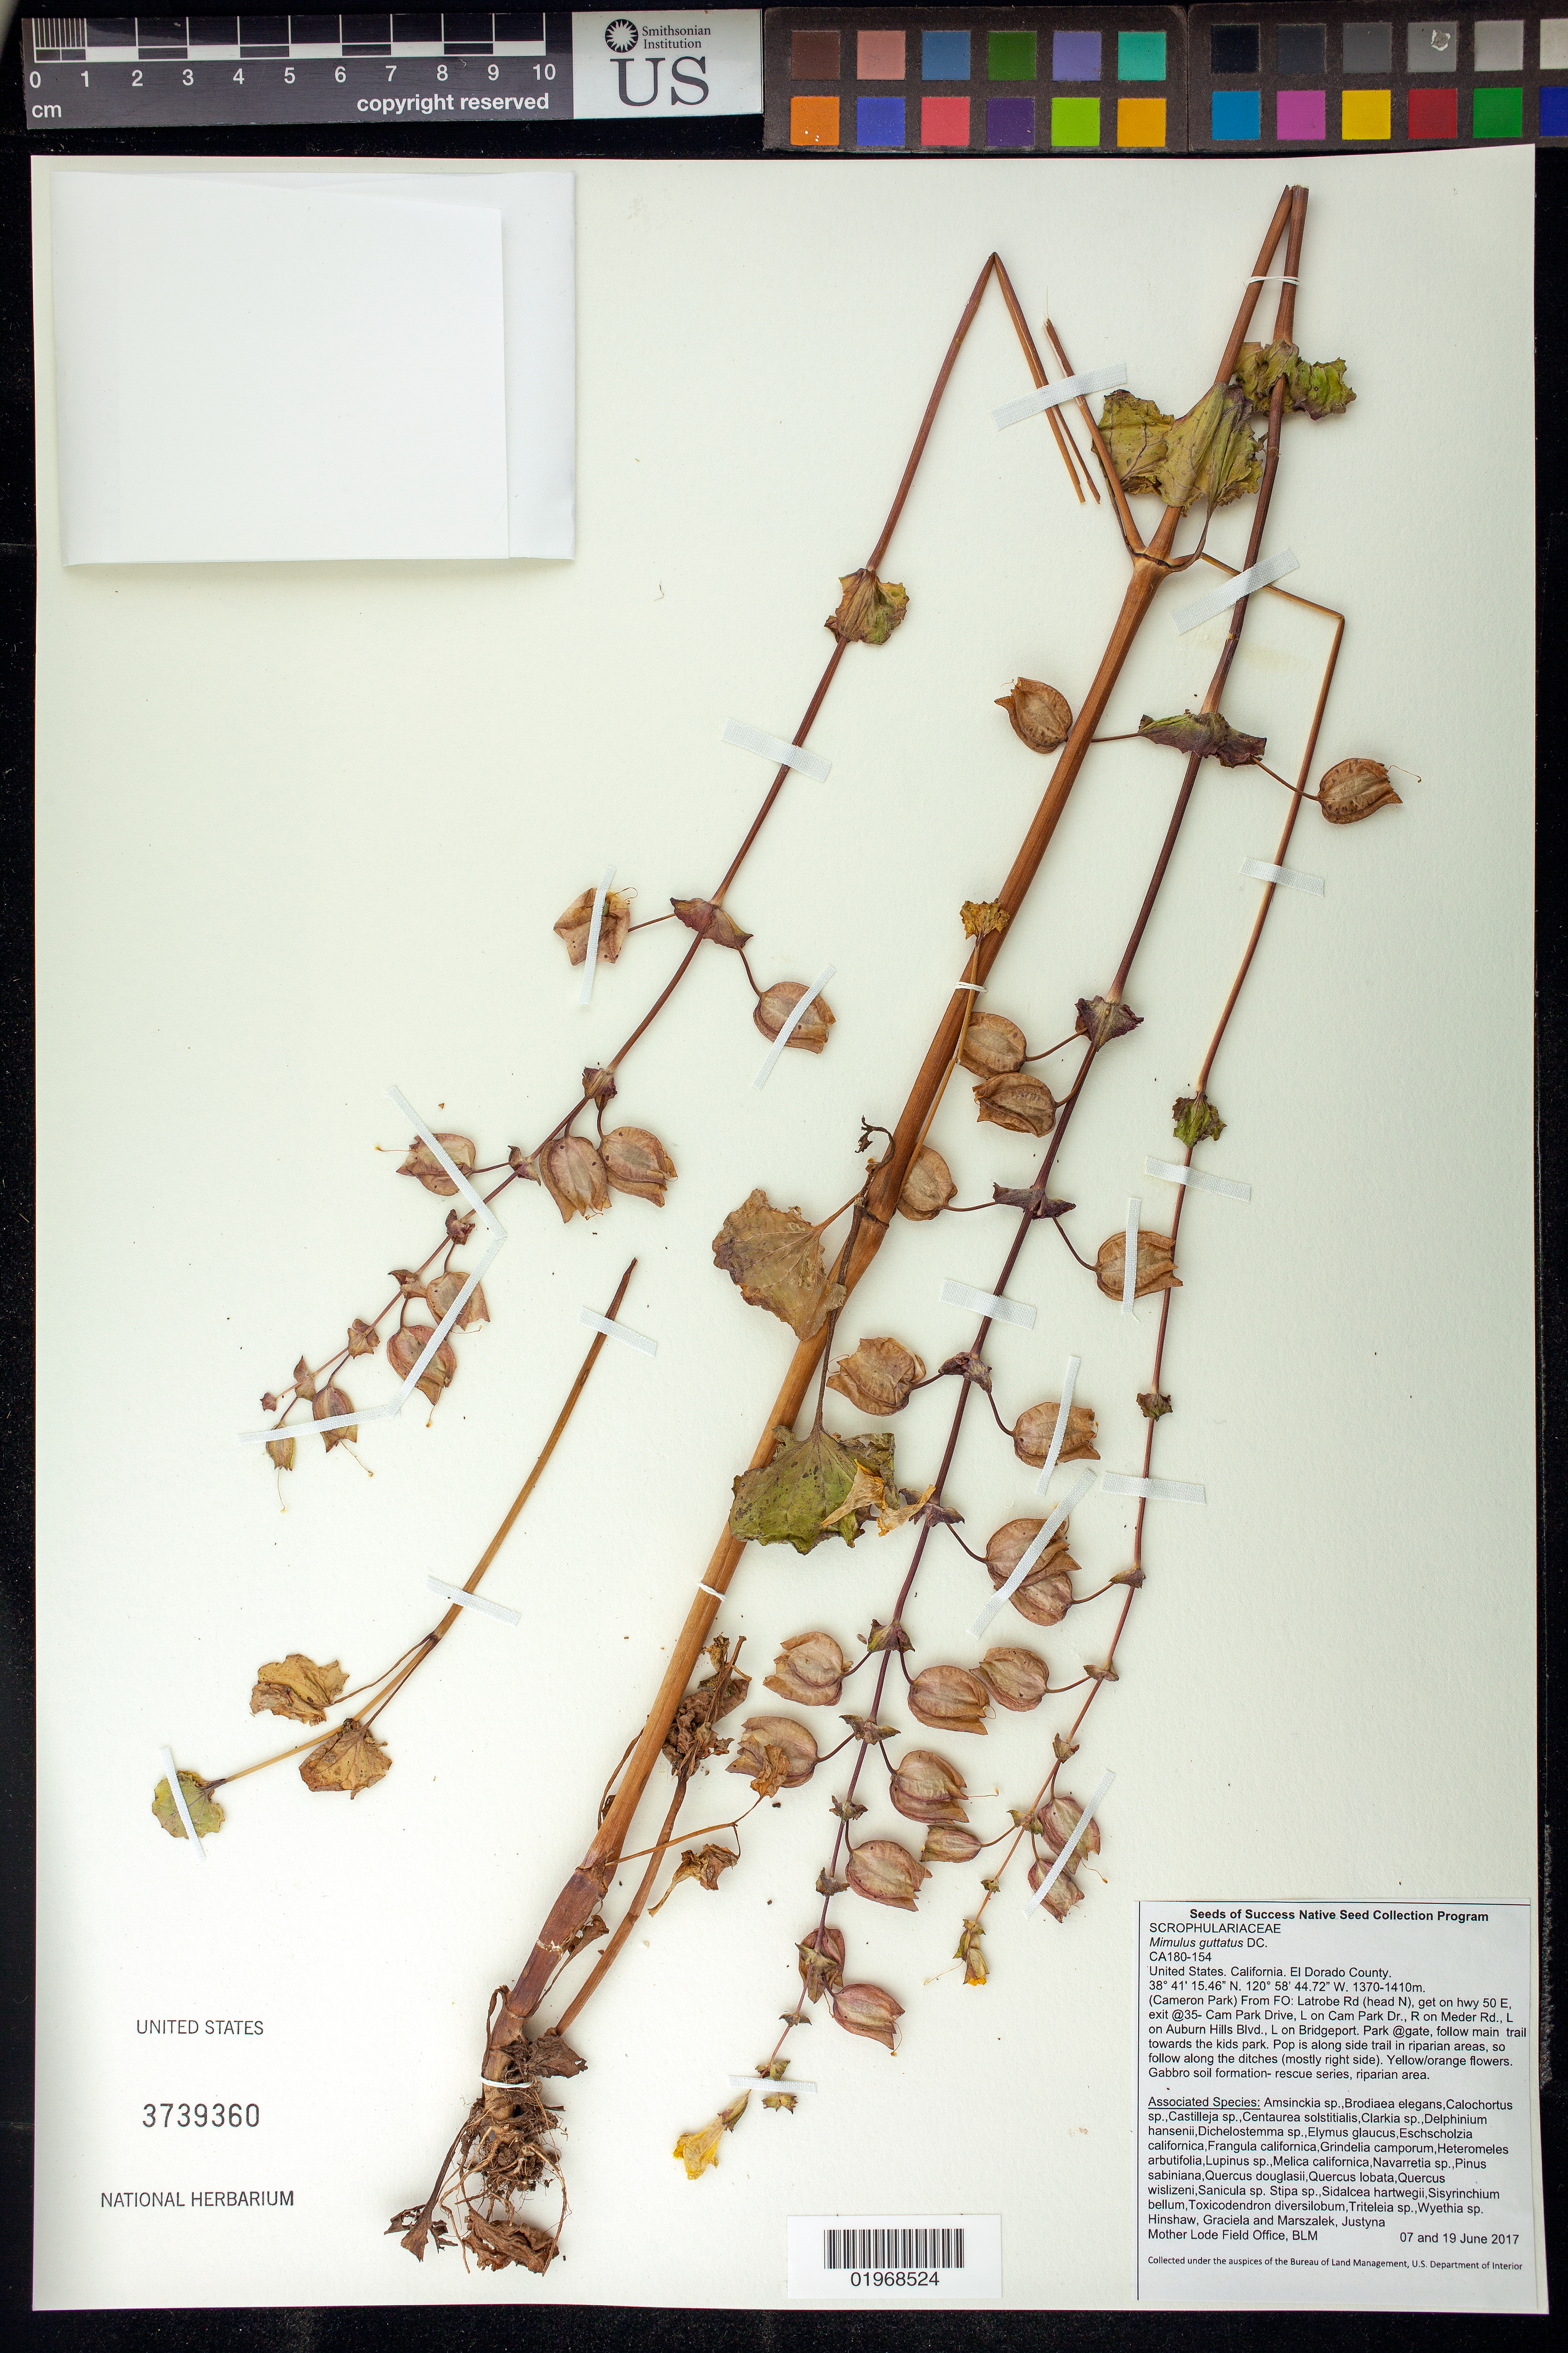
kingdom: Plantae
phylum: Tracheophyta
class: Magnoliopsida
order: Lamiales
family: Phrymaceae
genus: Mimulus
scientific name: Mimulus guttatus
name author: DC.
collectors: G. Hinshaw & J. Marszalek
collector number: CA180-154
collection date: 2017-06-07,2017-06-19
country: United States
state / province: California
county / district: El Dorado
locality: Cameron Park, L on Bridgeport Park at gate, main trail ltowards the kids park.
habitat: Gabbro soil formation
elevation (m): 1370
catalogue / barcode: US 3739360